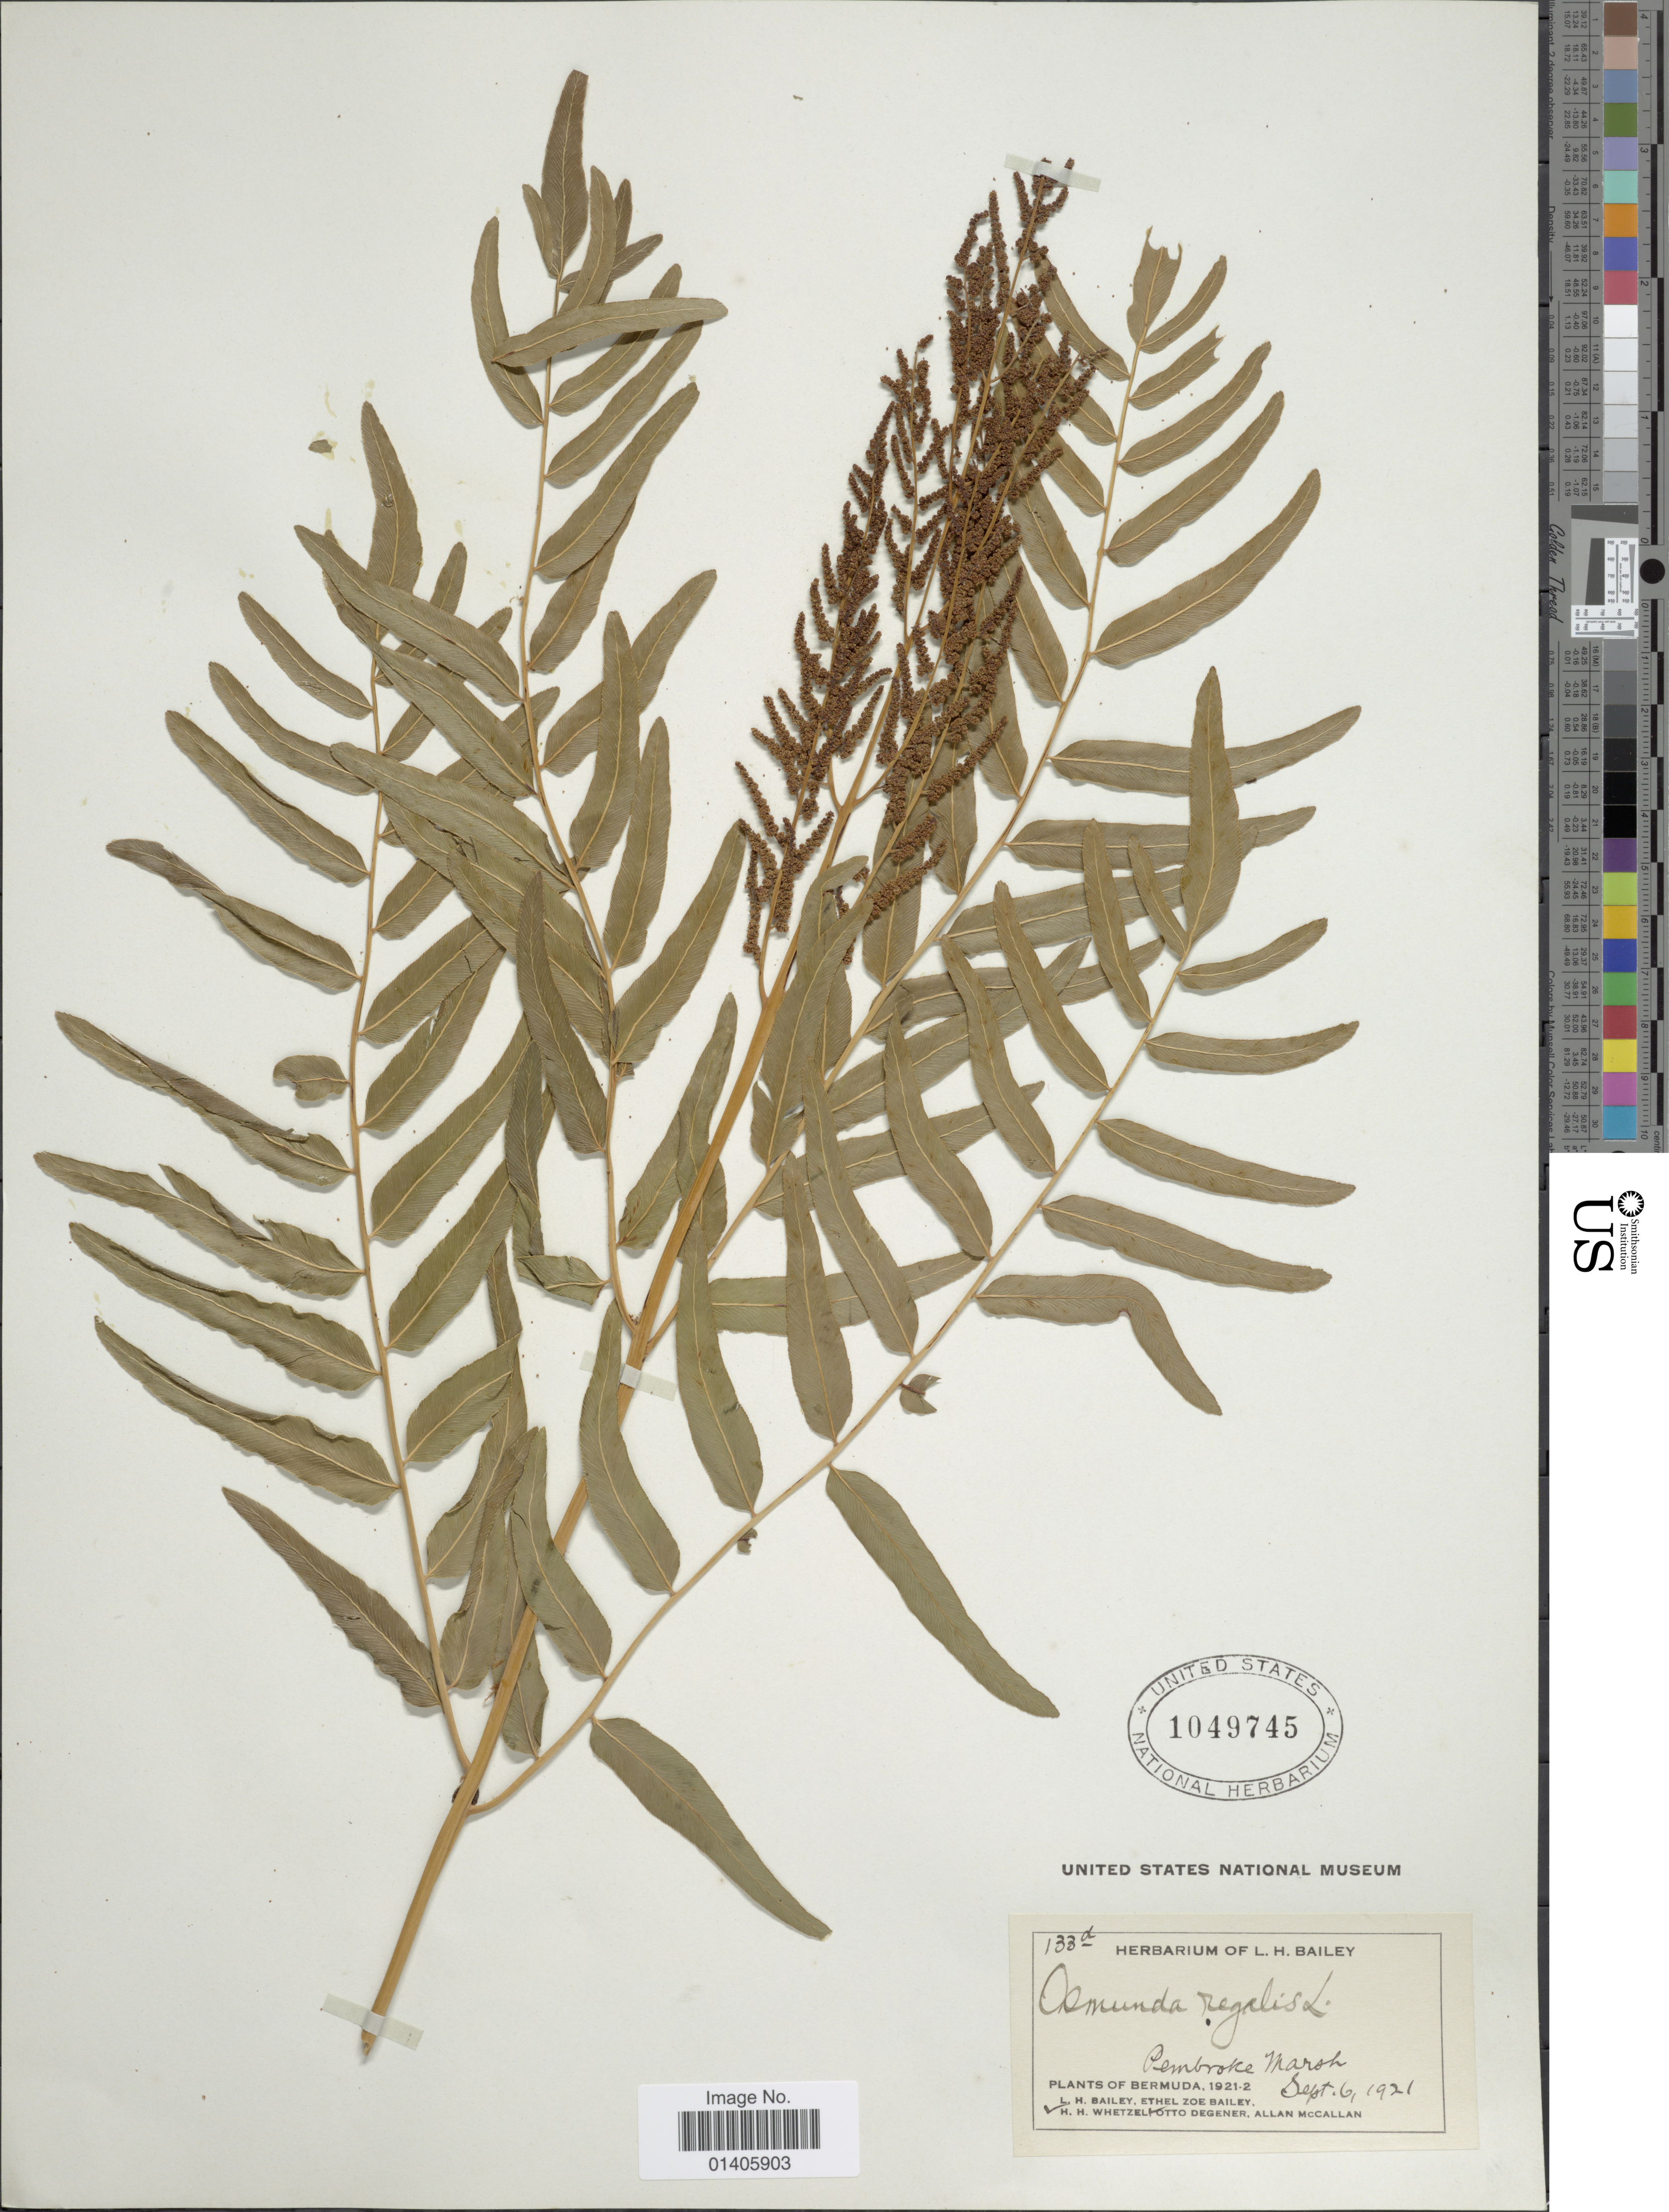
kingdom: Plantae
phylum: Tracheophyta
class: Polypodiopsida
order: Osmundales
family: Osmundaceae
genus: Osmunda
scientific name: Osmunda regalis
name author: L.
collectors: L. H. Bailey & O. Degener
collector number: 133d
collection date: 1921-09-06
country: Bermuda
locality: Pembroke Marsh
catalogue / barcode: US 1049745